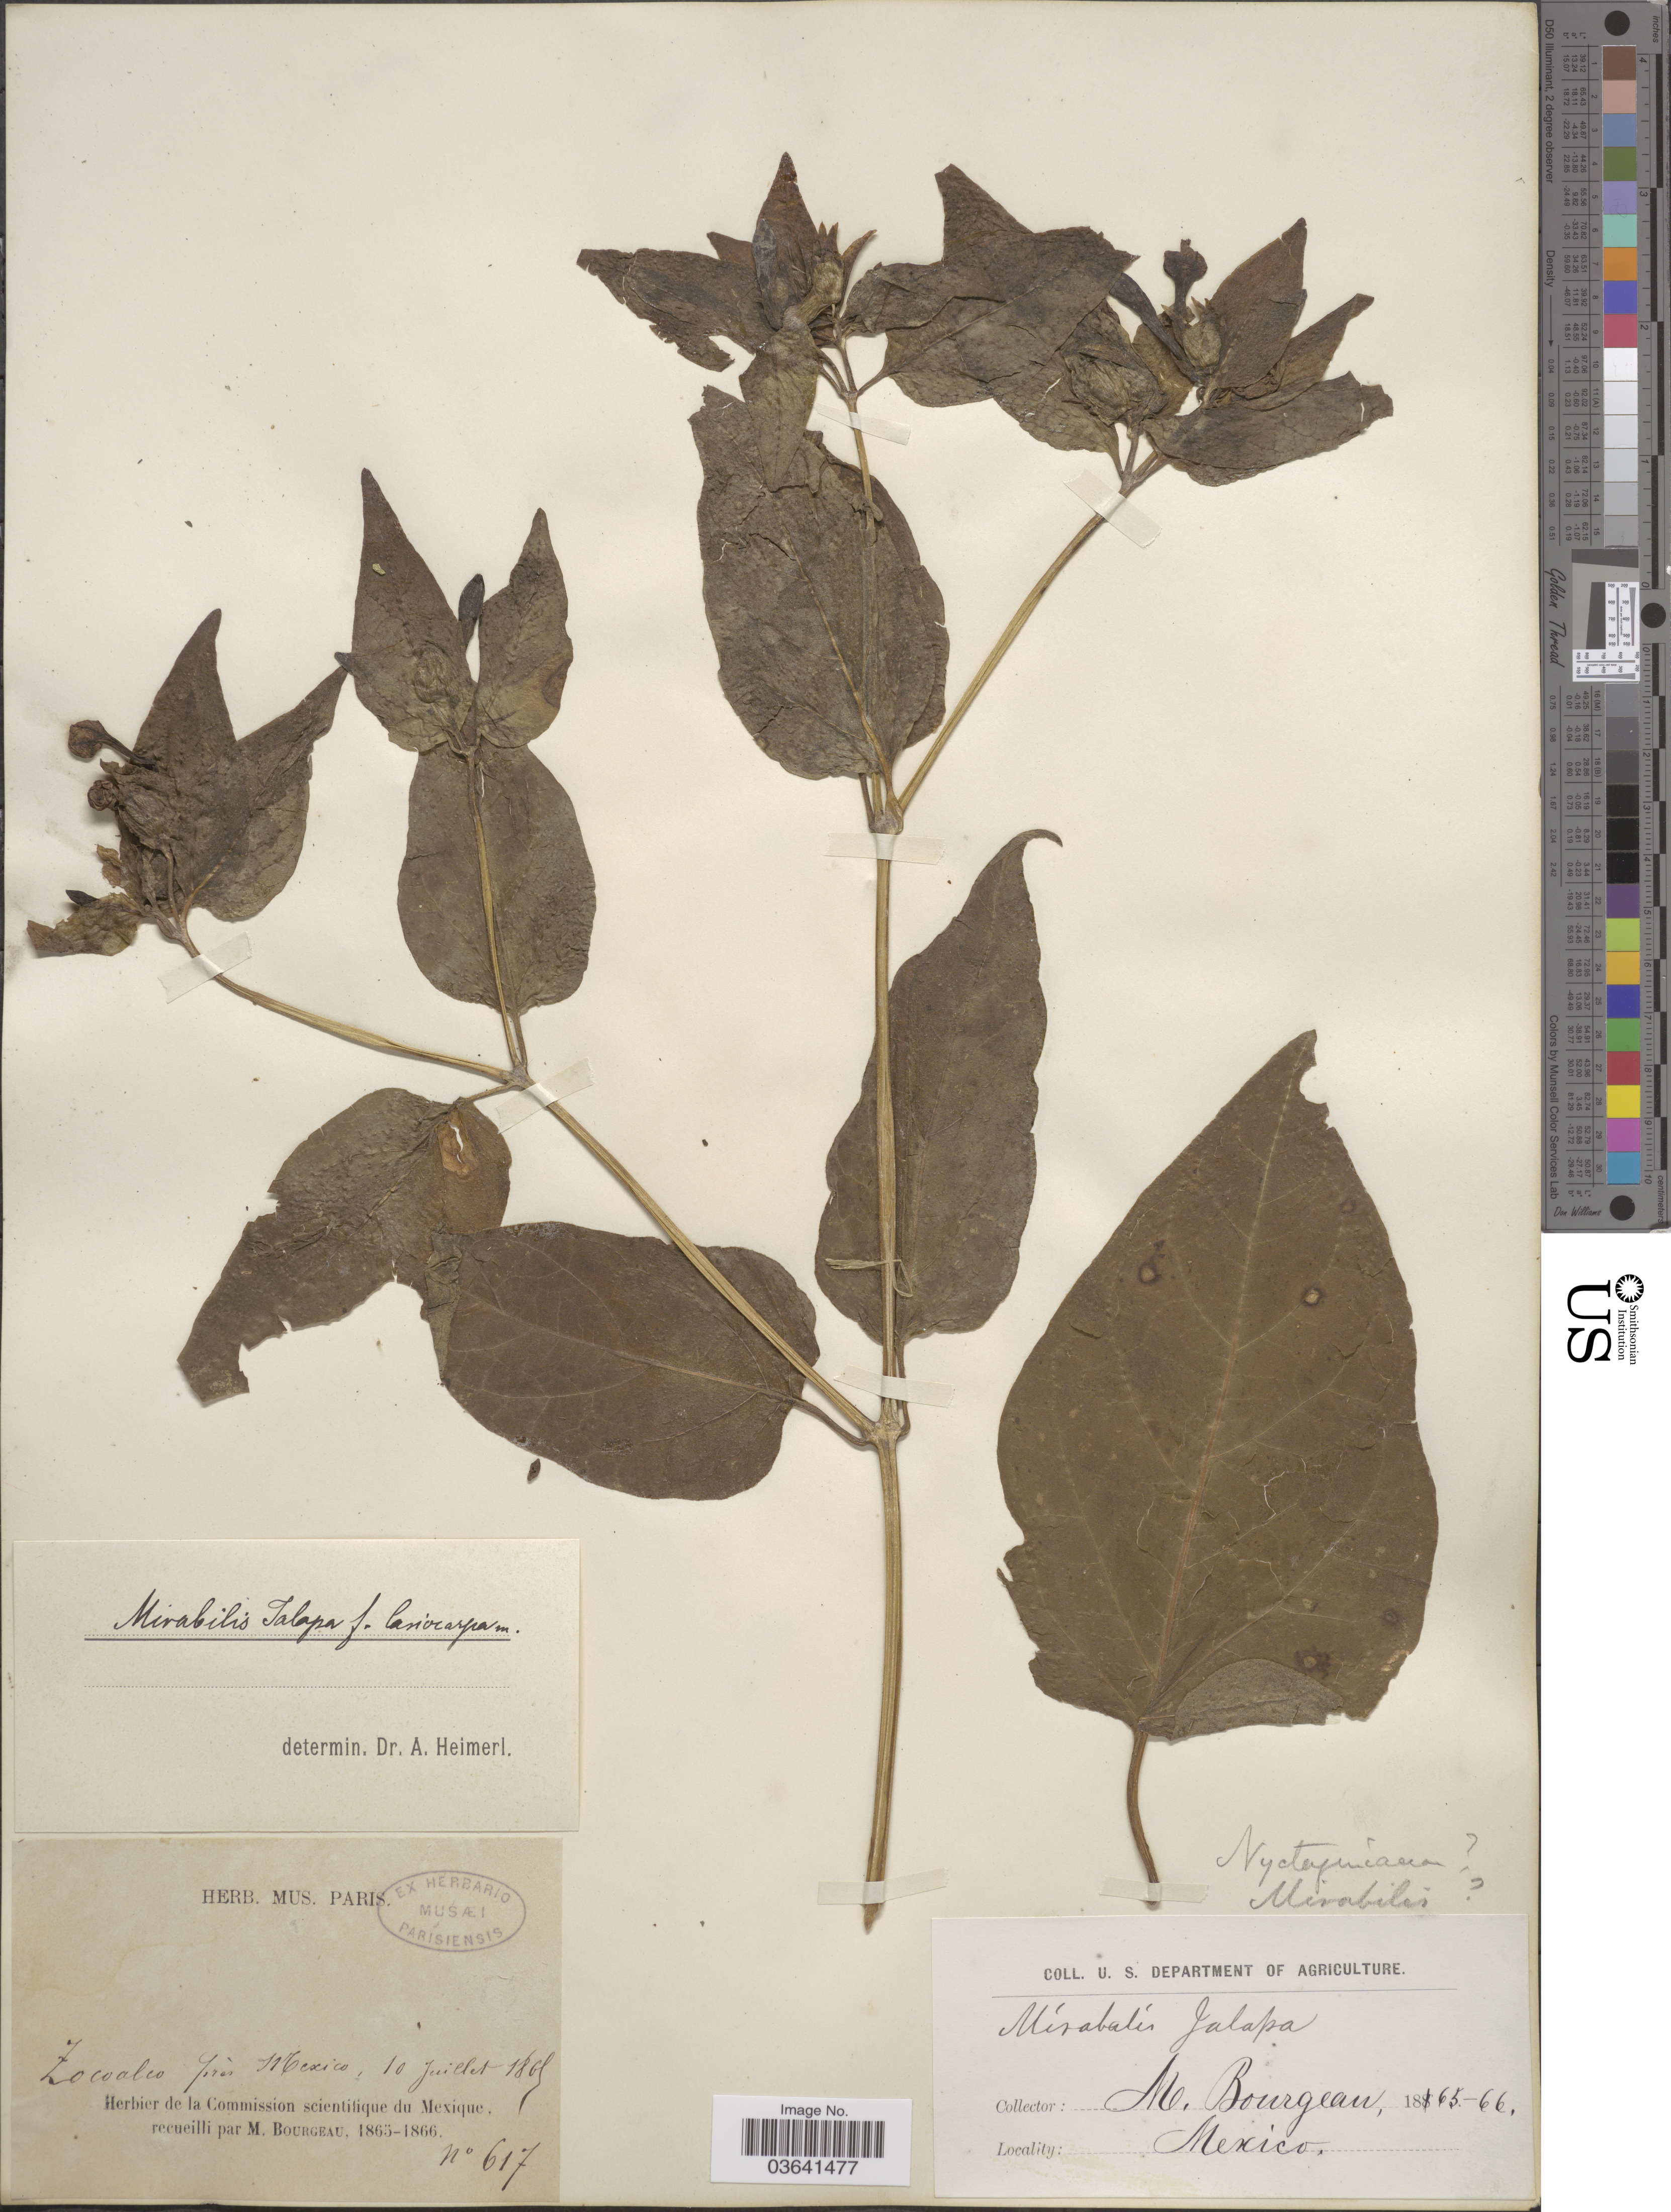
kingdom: Plantae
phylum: Tracheophyta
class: Magnoliopsida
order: Caryophyllales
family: Nyctaginaceae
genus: Mirabilis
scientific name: Mirabilis jalapa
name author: L.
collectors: M. Bourgeau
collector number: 617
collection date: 1865-07-10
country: Mexico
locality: Près Mexico.